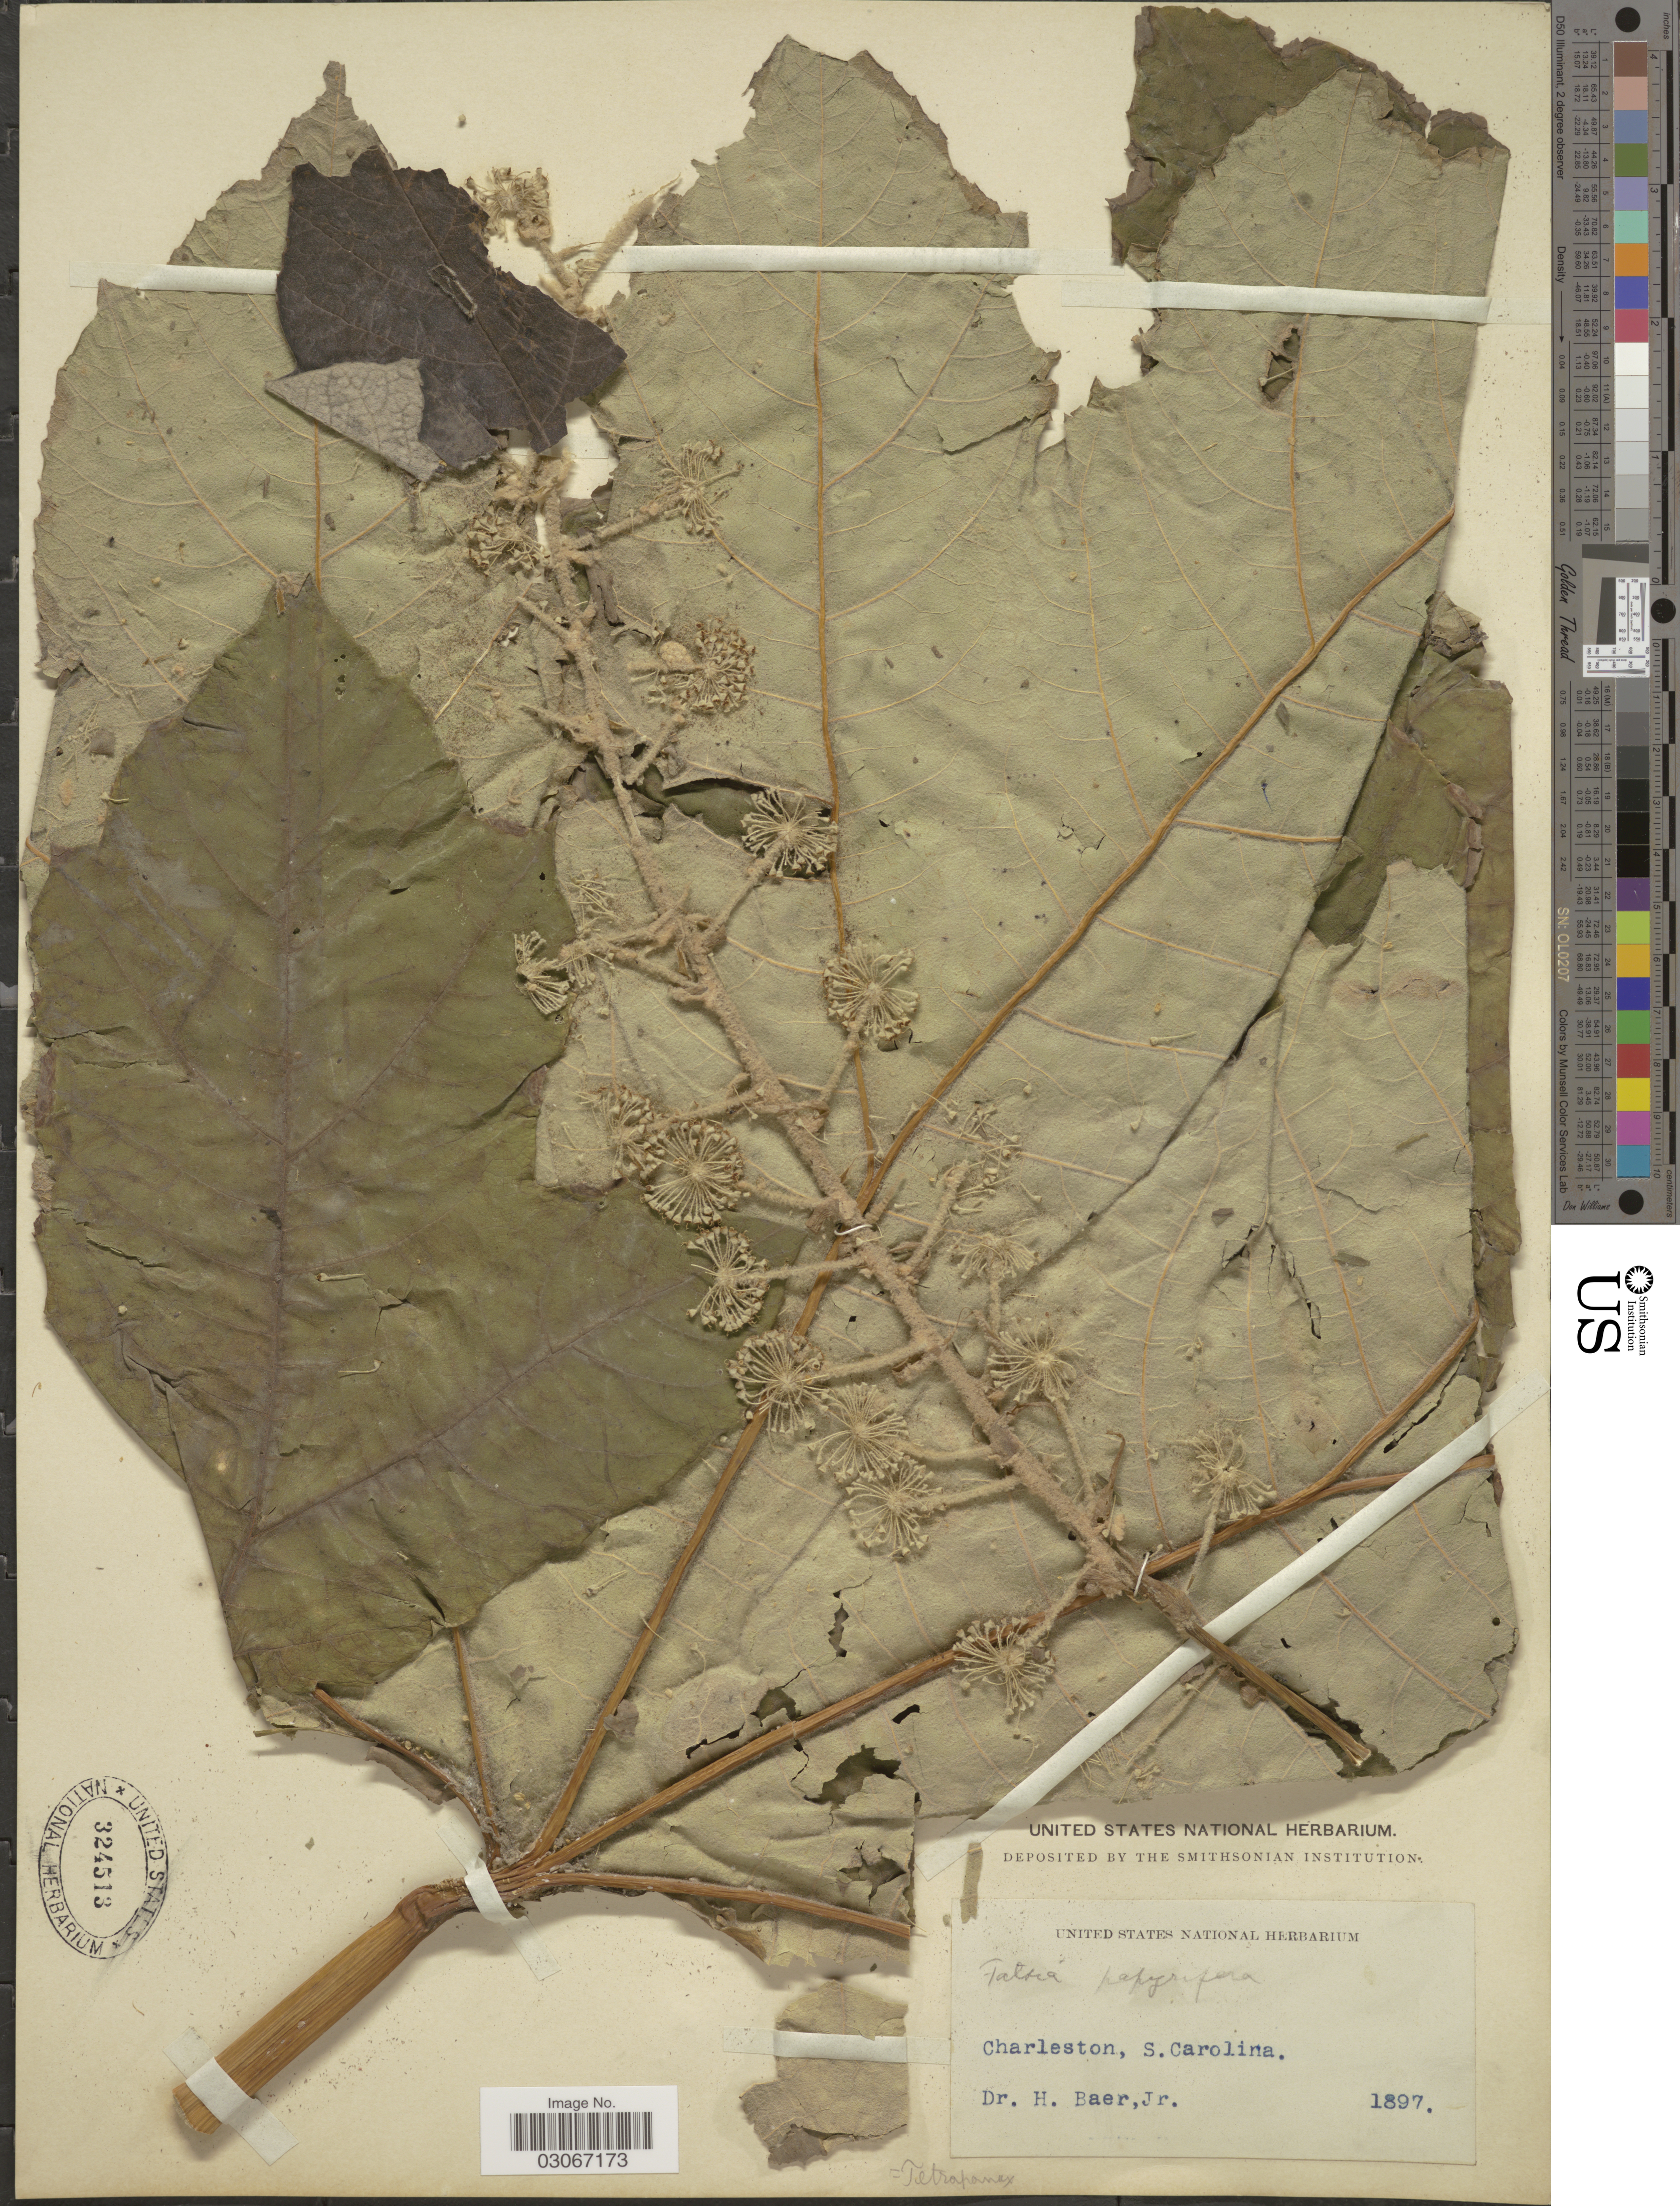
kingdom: Plantae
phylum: Tracheophyta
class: Magnoliopsida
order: Apiales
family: Araliaceae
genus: Tetrapanax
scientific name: Tetrapanax papyrifer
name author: (Hook.) K. Koch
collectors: H. Baer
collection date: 1897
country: United States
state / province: South Carolina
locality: Charleston, S. Carolina.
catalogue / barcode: US 324513